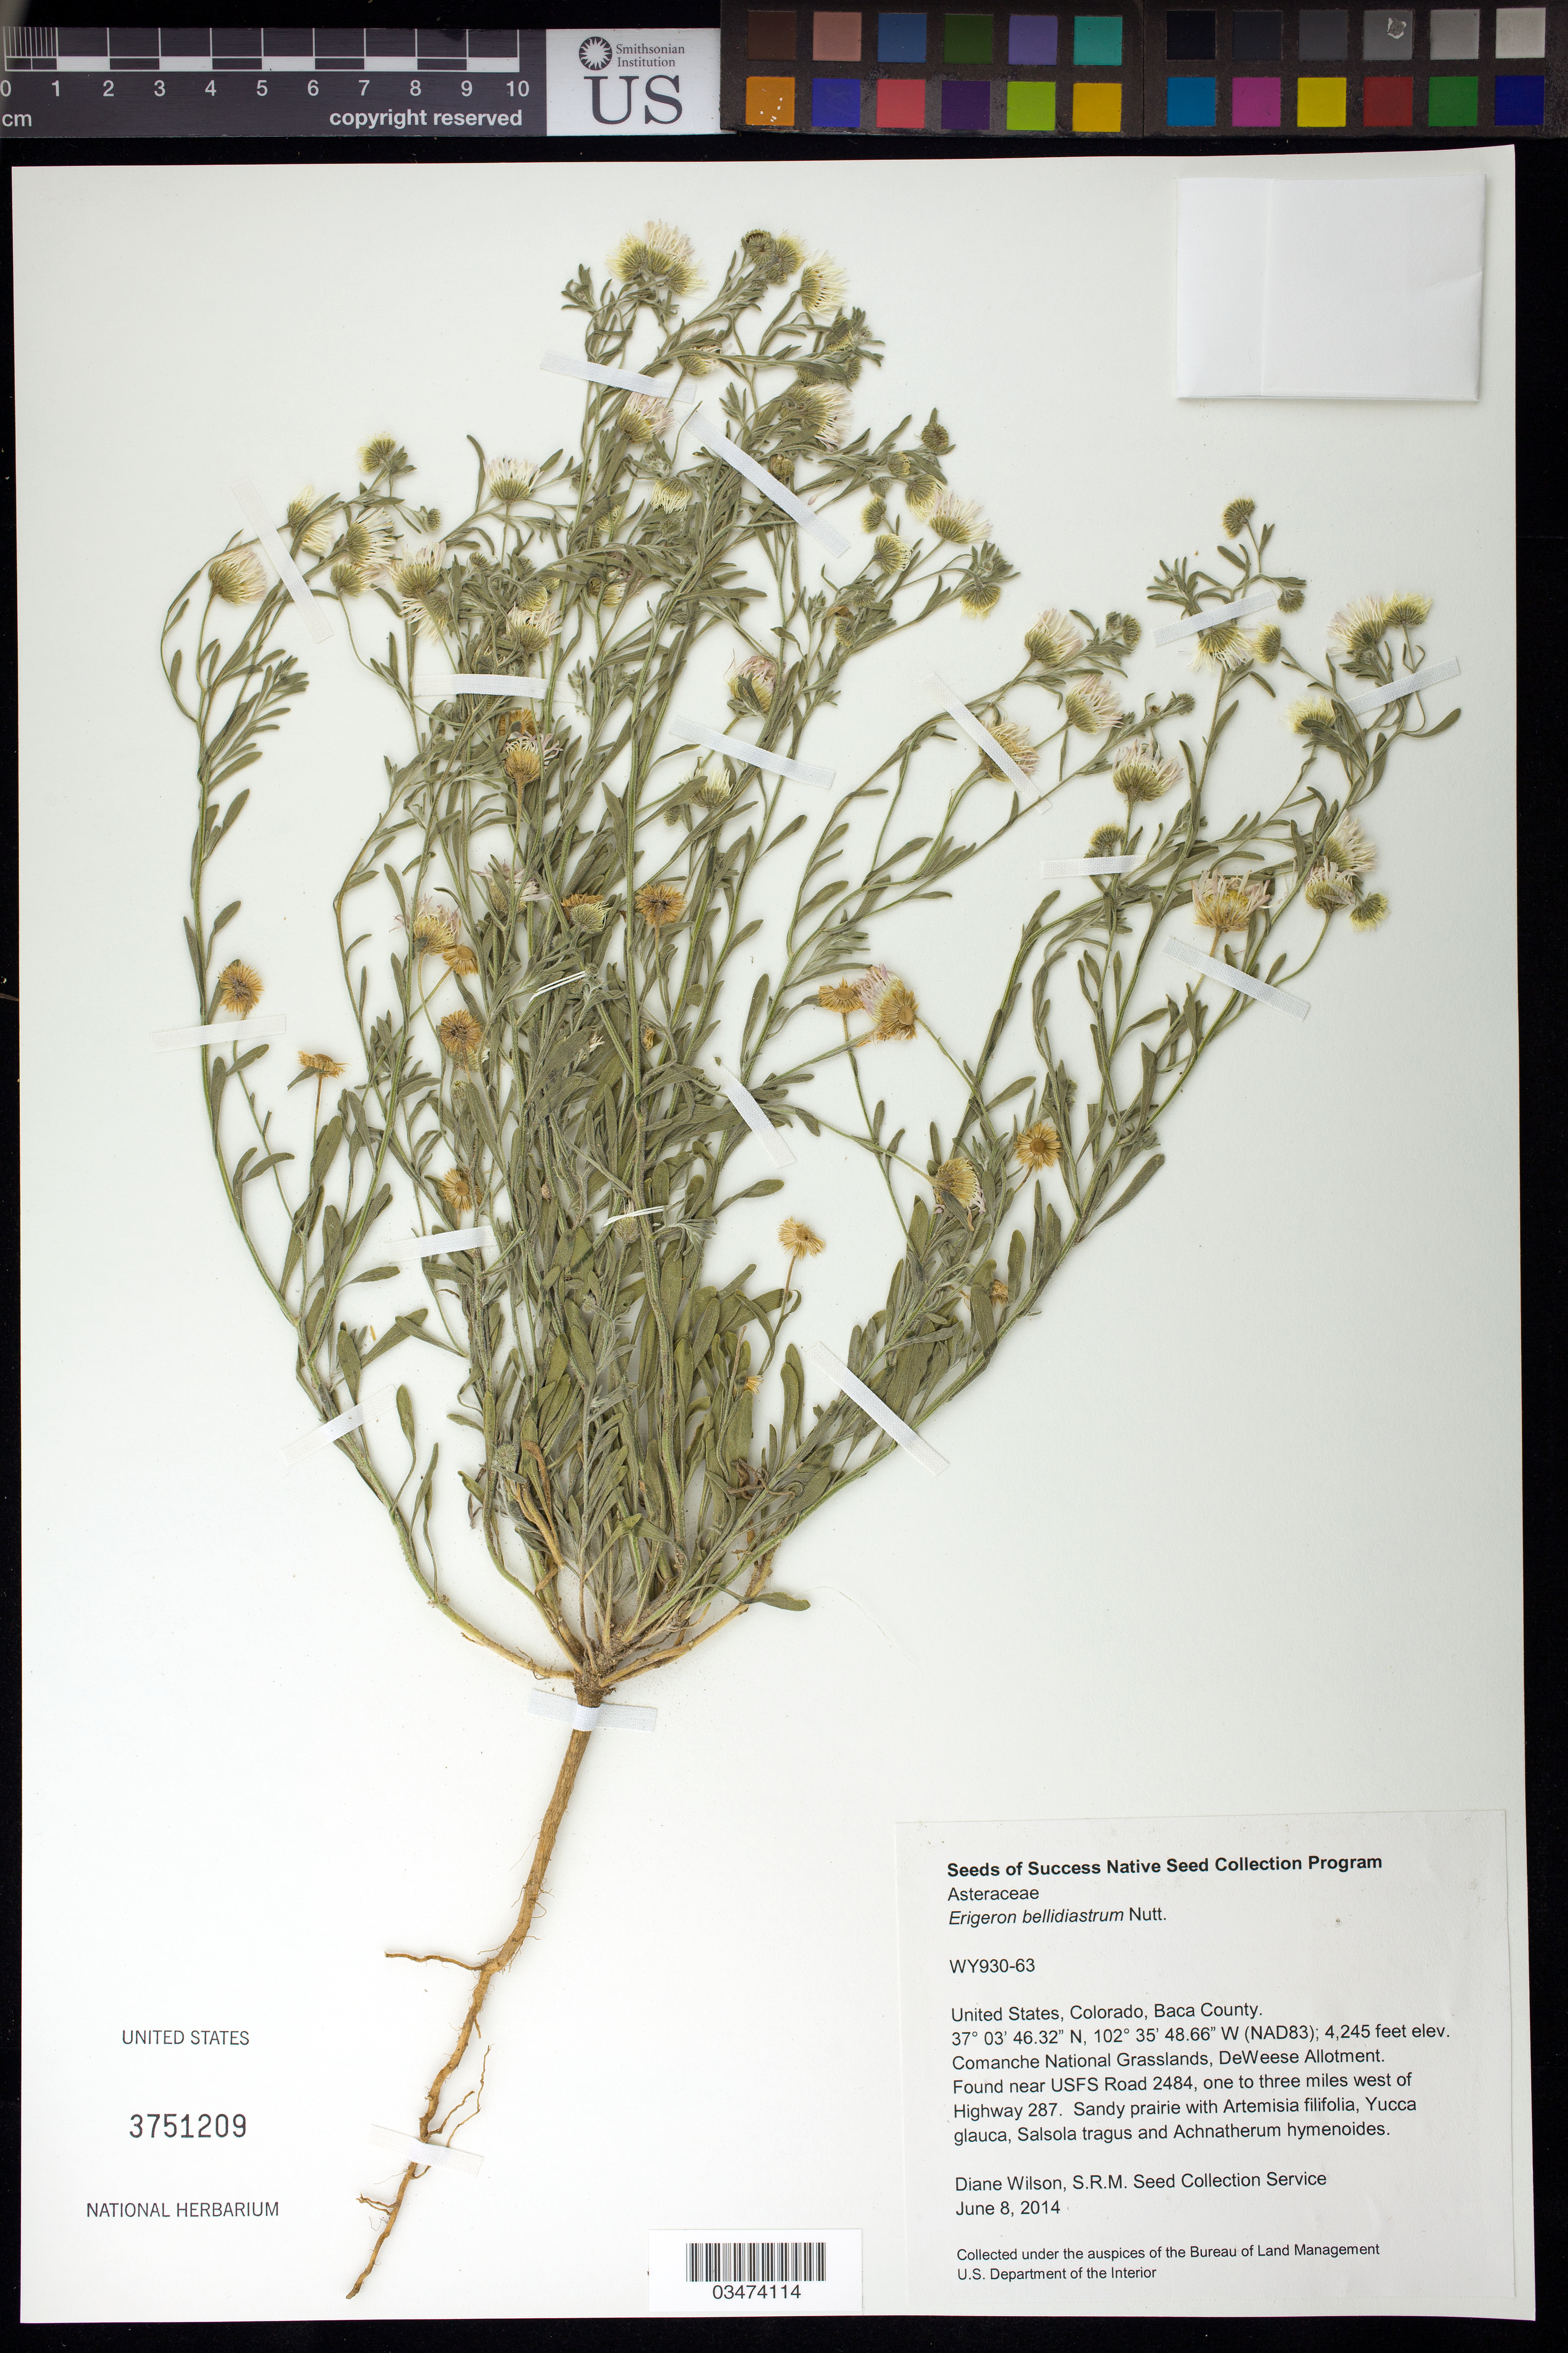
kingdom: Plantae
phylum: Tracheophyta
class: Magnoliopsida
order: Asterales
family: Asteraceae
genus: Erigeron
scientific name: Erigeron bellidiastrum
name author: Nutt.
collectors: D. Wilson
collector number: WY930-63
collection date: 2014-06-08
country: United States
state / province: Colorado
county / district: Baca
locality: Comanche National Grasslands, DeWeese Allotment, near USFS Road 2484, 1- 3 mi. W of Hwy 287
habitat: Sandy prairie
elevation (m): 1294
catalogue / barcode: US 3751209